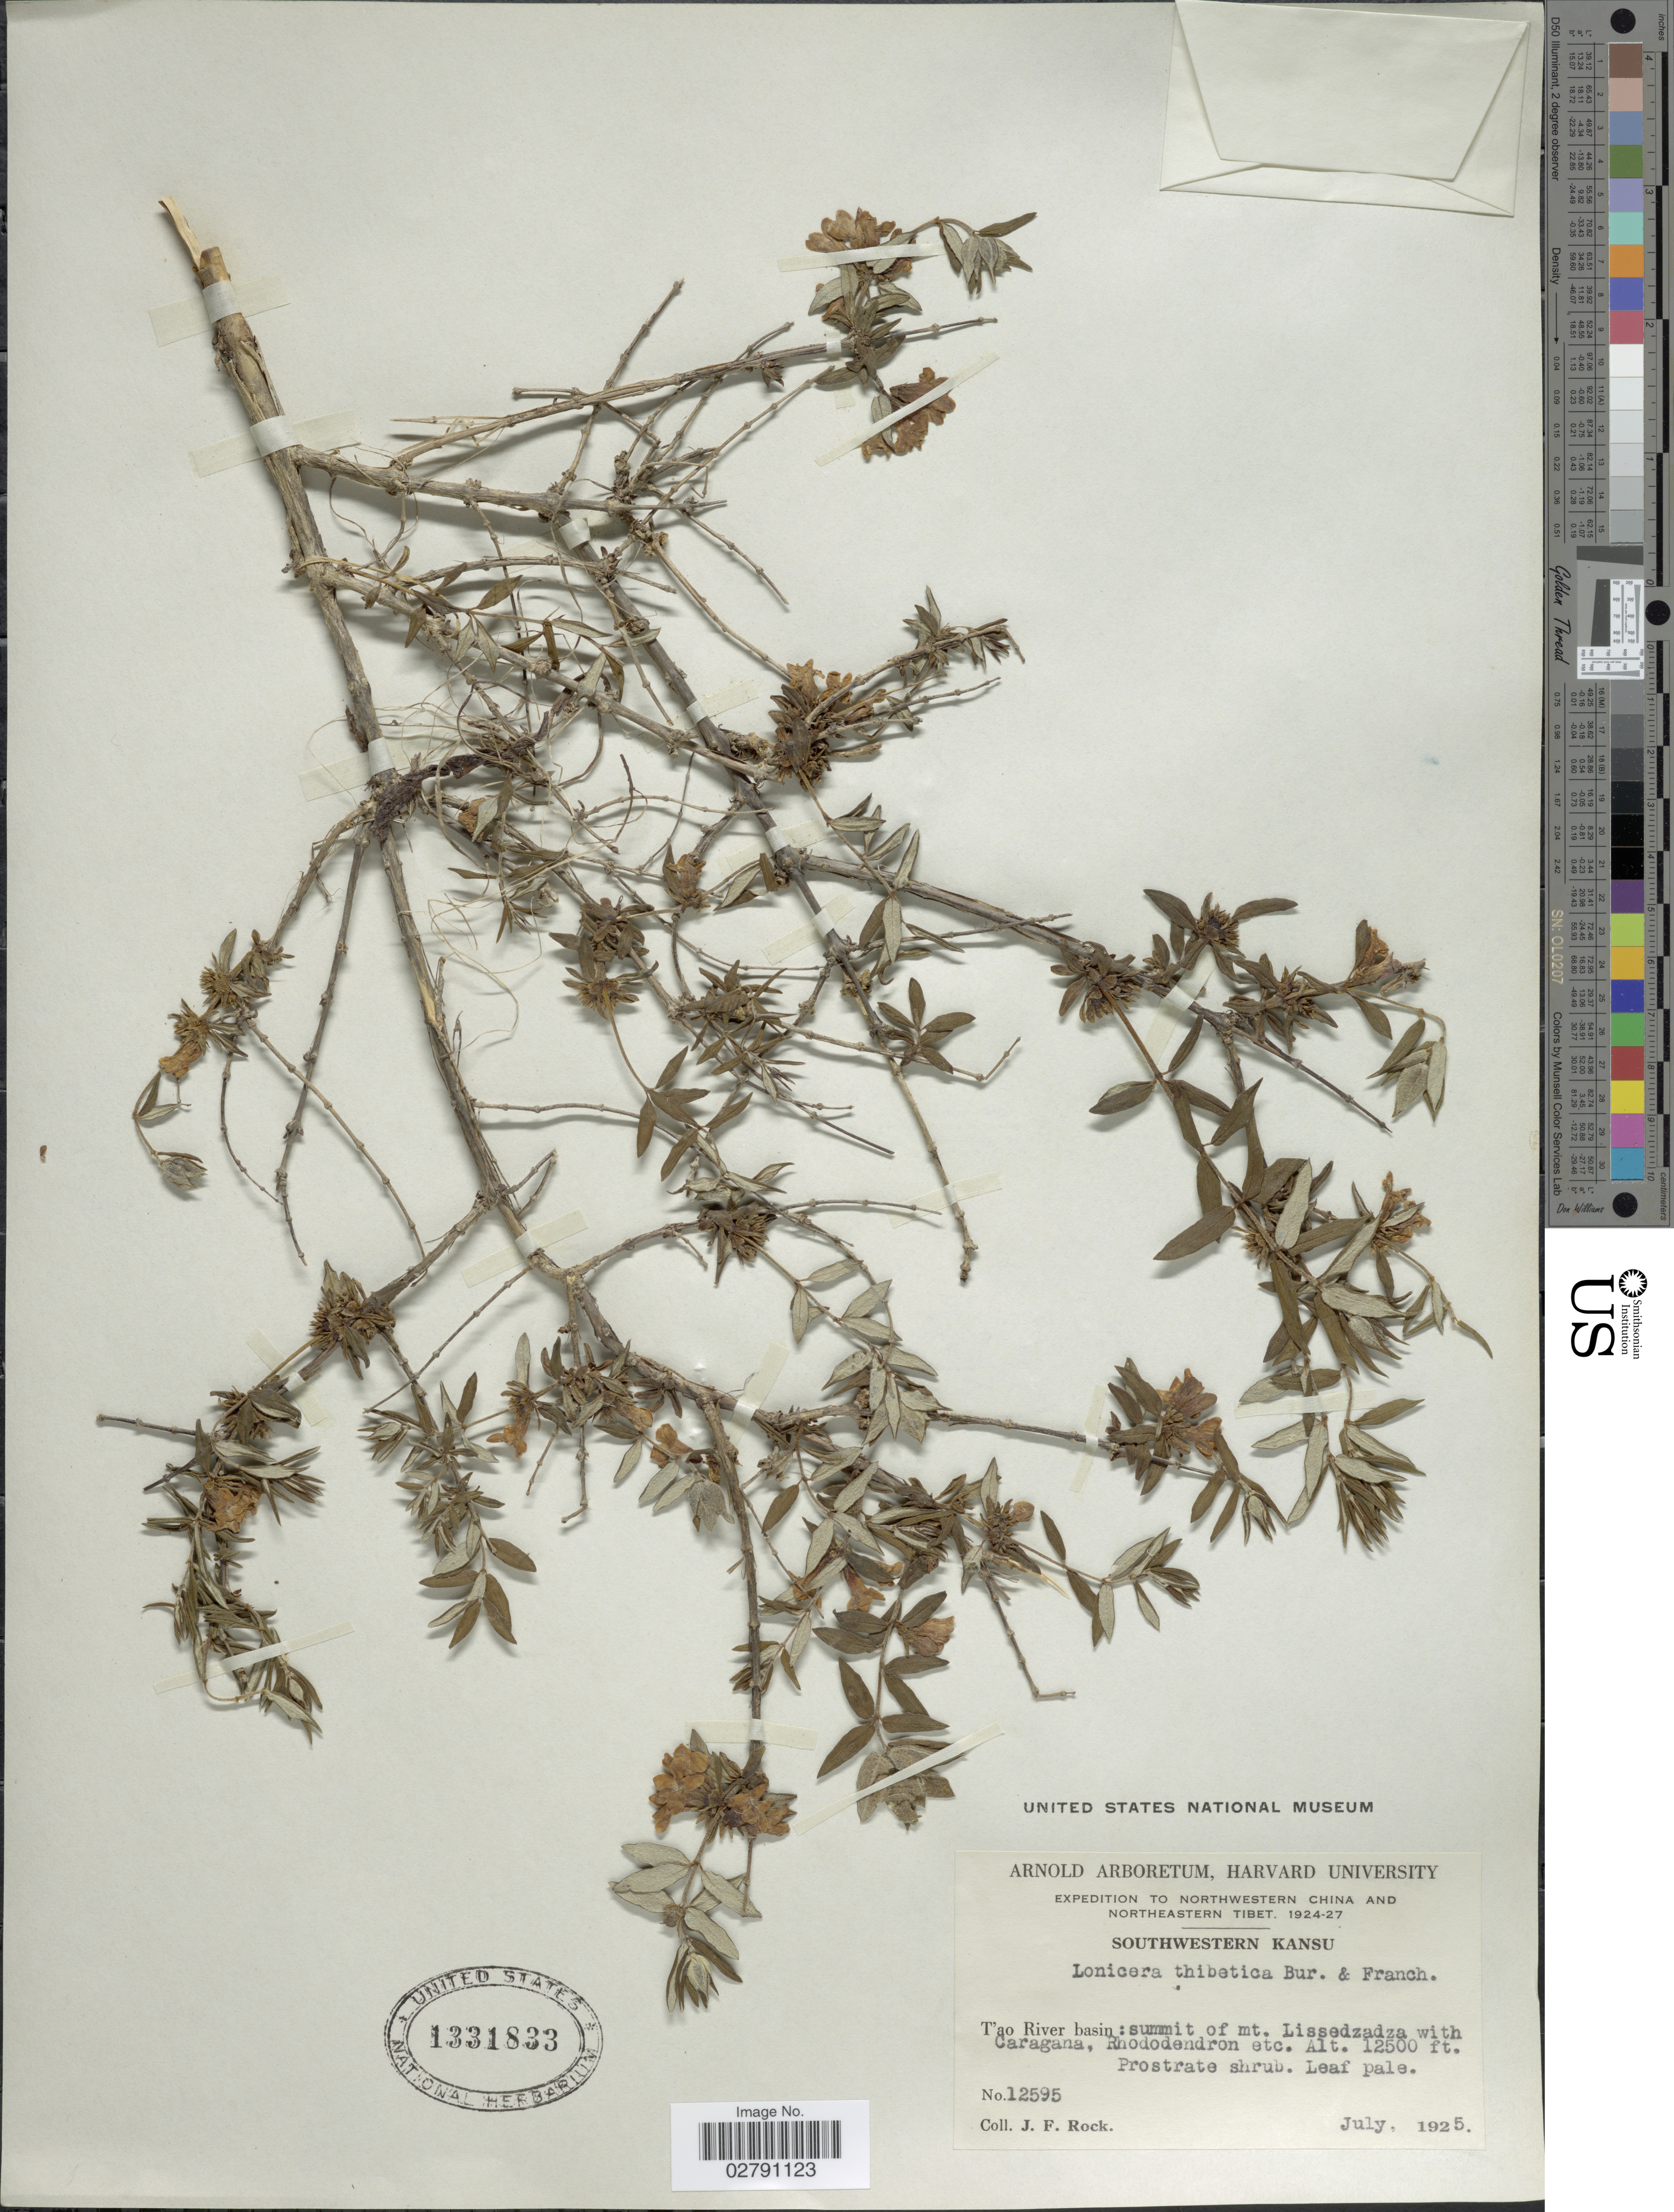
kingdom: Plantae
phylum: Tracheophyta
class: Magnoliopsida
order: Dipsacales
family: Caprifoliaceae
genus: Lonicera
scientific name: Lonicera thibetica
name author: Bureau & Franch.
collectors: J. Rock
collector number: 12595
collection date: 1925-07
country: China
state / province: Gansu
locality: Northwestern China and Northeastern Tibet. Southwestern Kansu. T'ao River basin: summit of mt. Lissedzadza.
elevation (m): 3810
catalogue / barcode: US 1331833